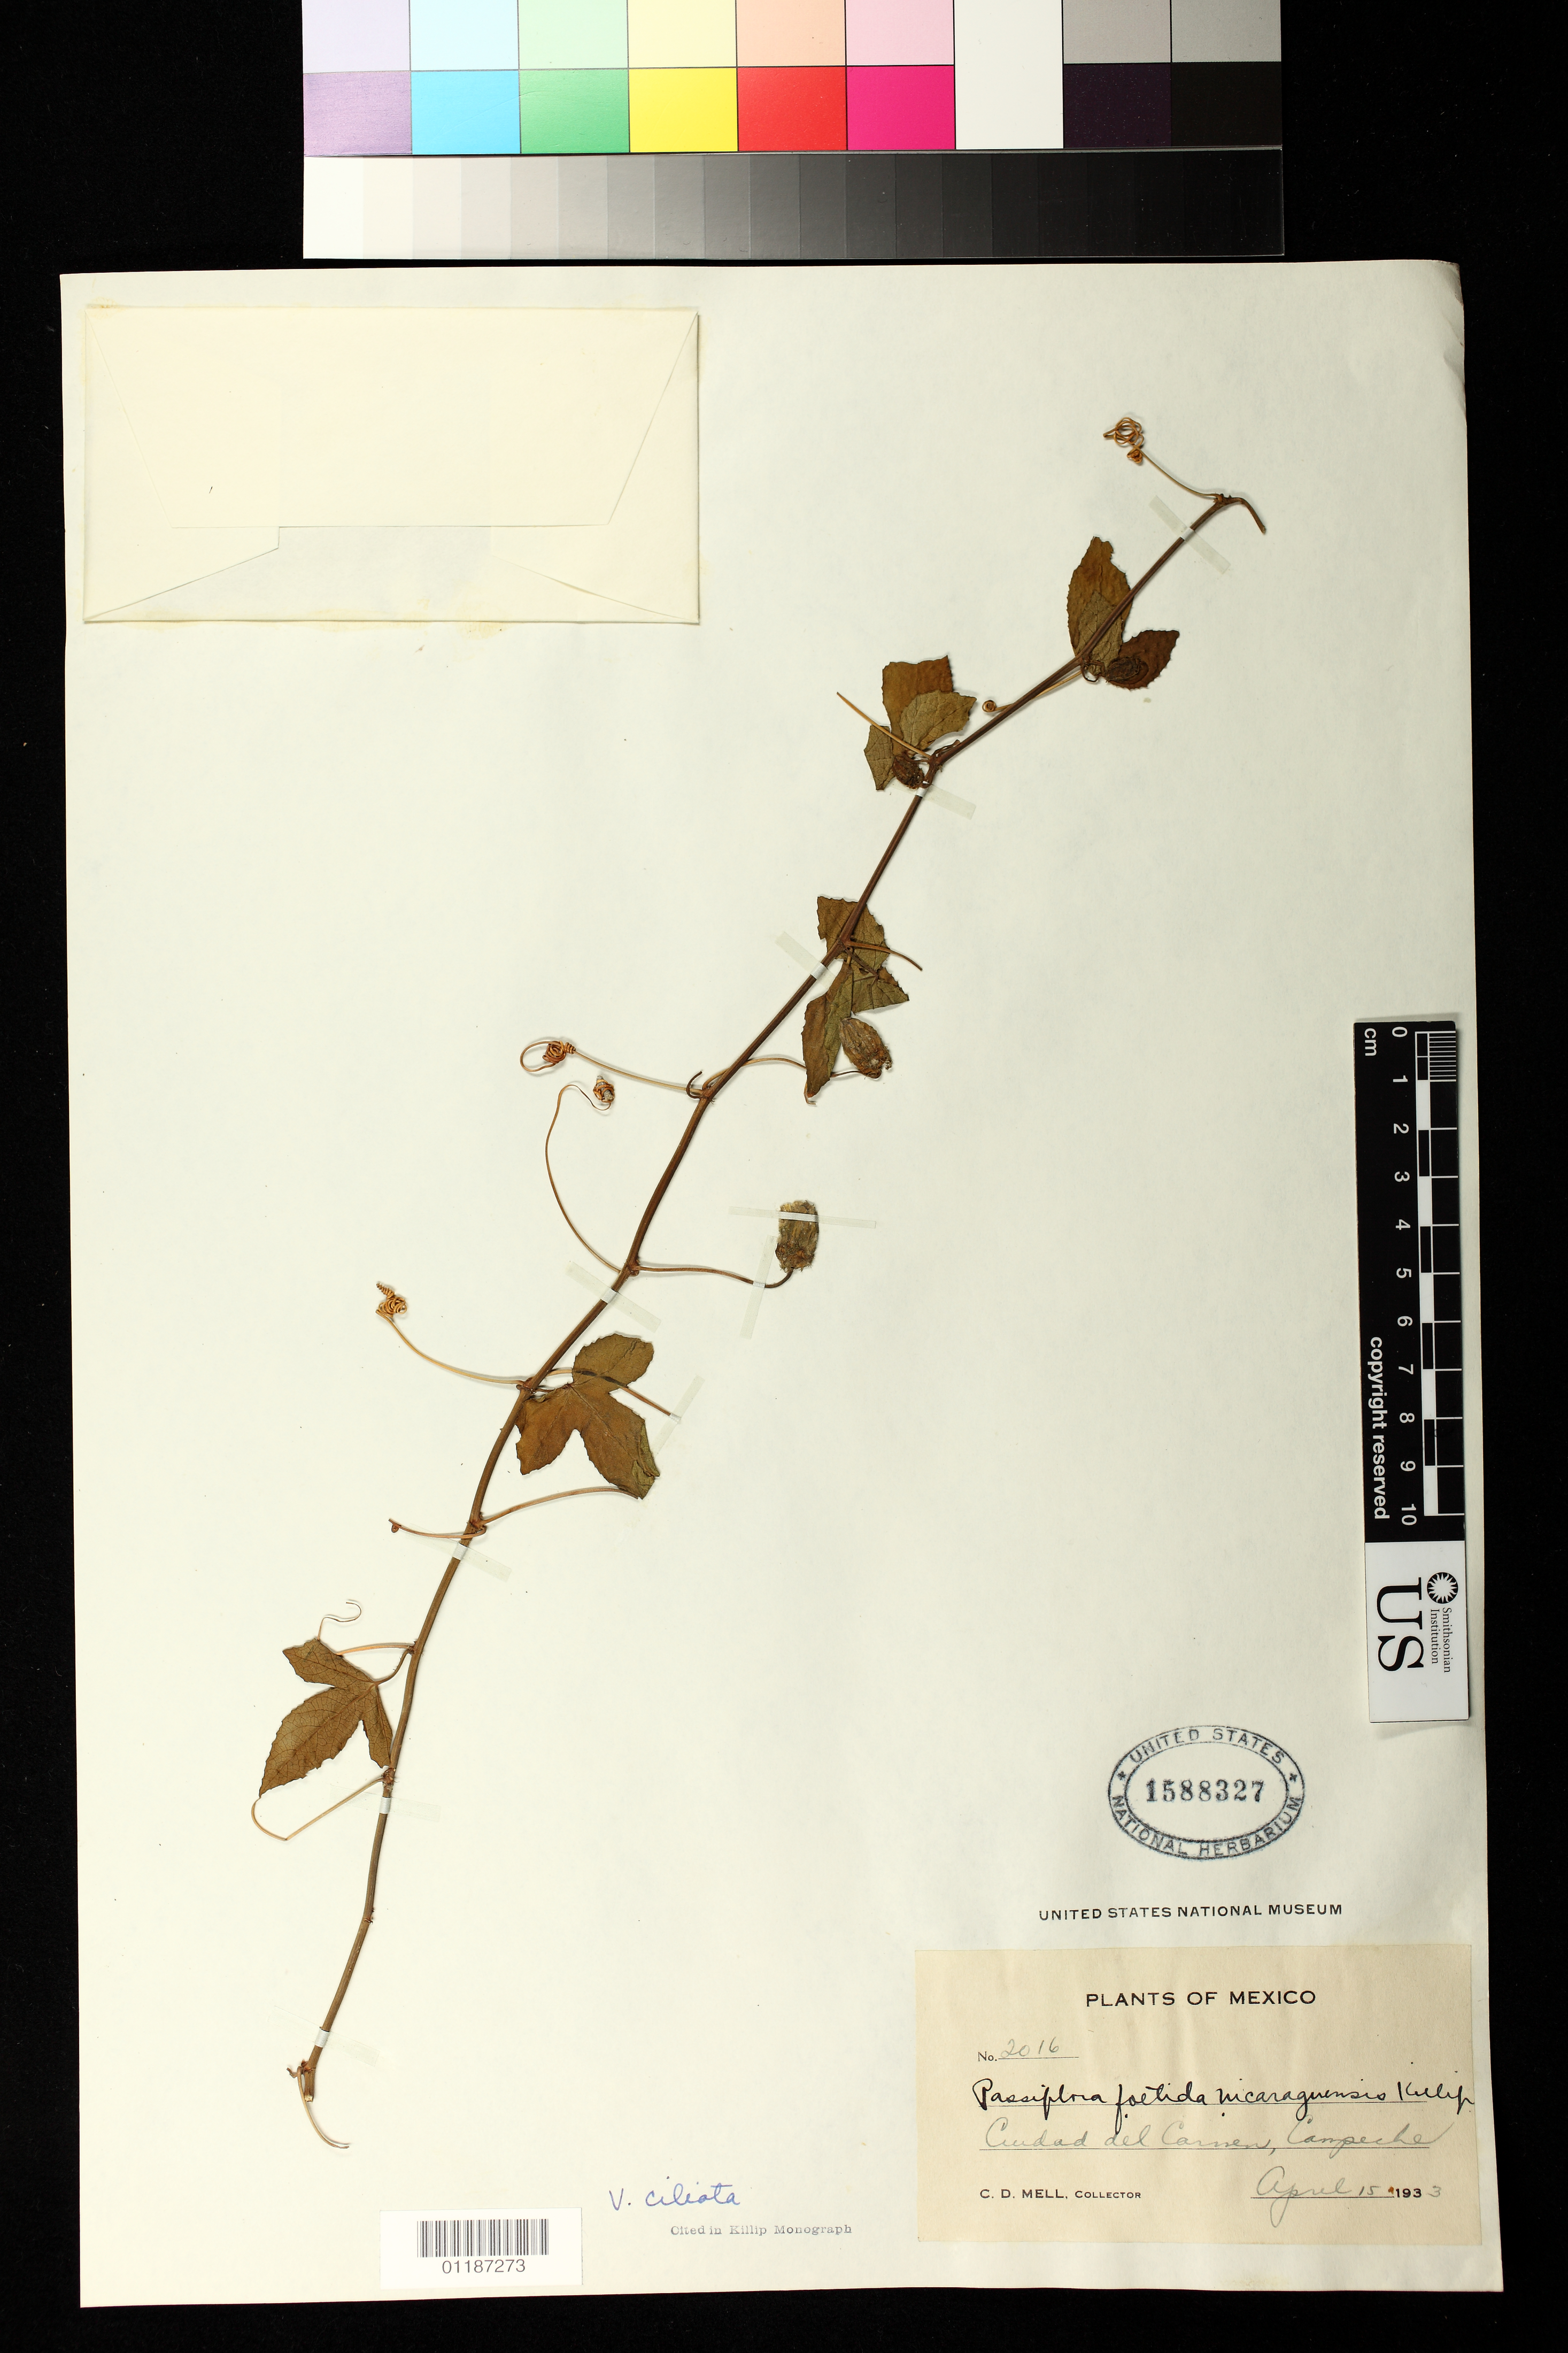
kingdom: Plantae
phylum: Tracheophyta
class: Magnoliopsida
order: Malpighiales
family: Passifloraceae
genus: Passiflora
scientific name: Passiflora ciliata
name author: Aiton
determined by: Svoboda, Harlan T., (NA), US Department of Agriculture (UNITED STATES)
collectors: C. D. Mell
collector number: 2016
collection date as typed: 15 Apr 1933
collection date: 1933-04-15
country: Mexico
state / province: Campeche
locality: Ciudad del Carmen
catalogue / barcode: US 1588327